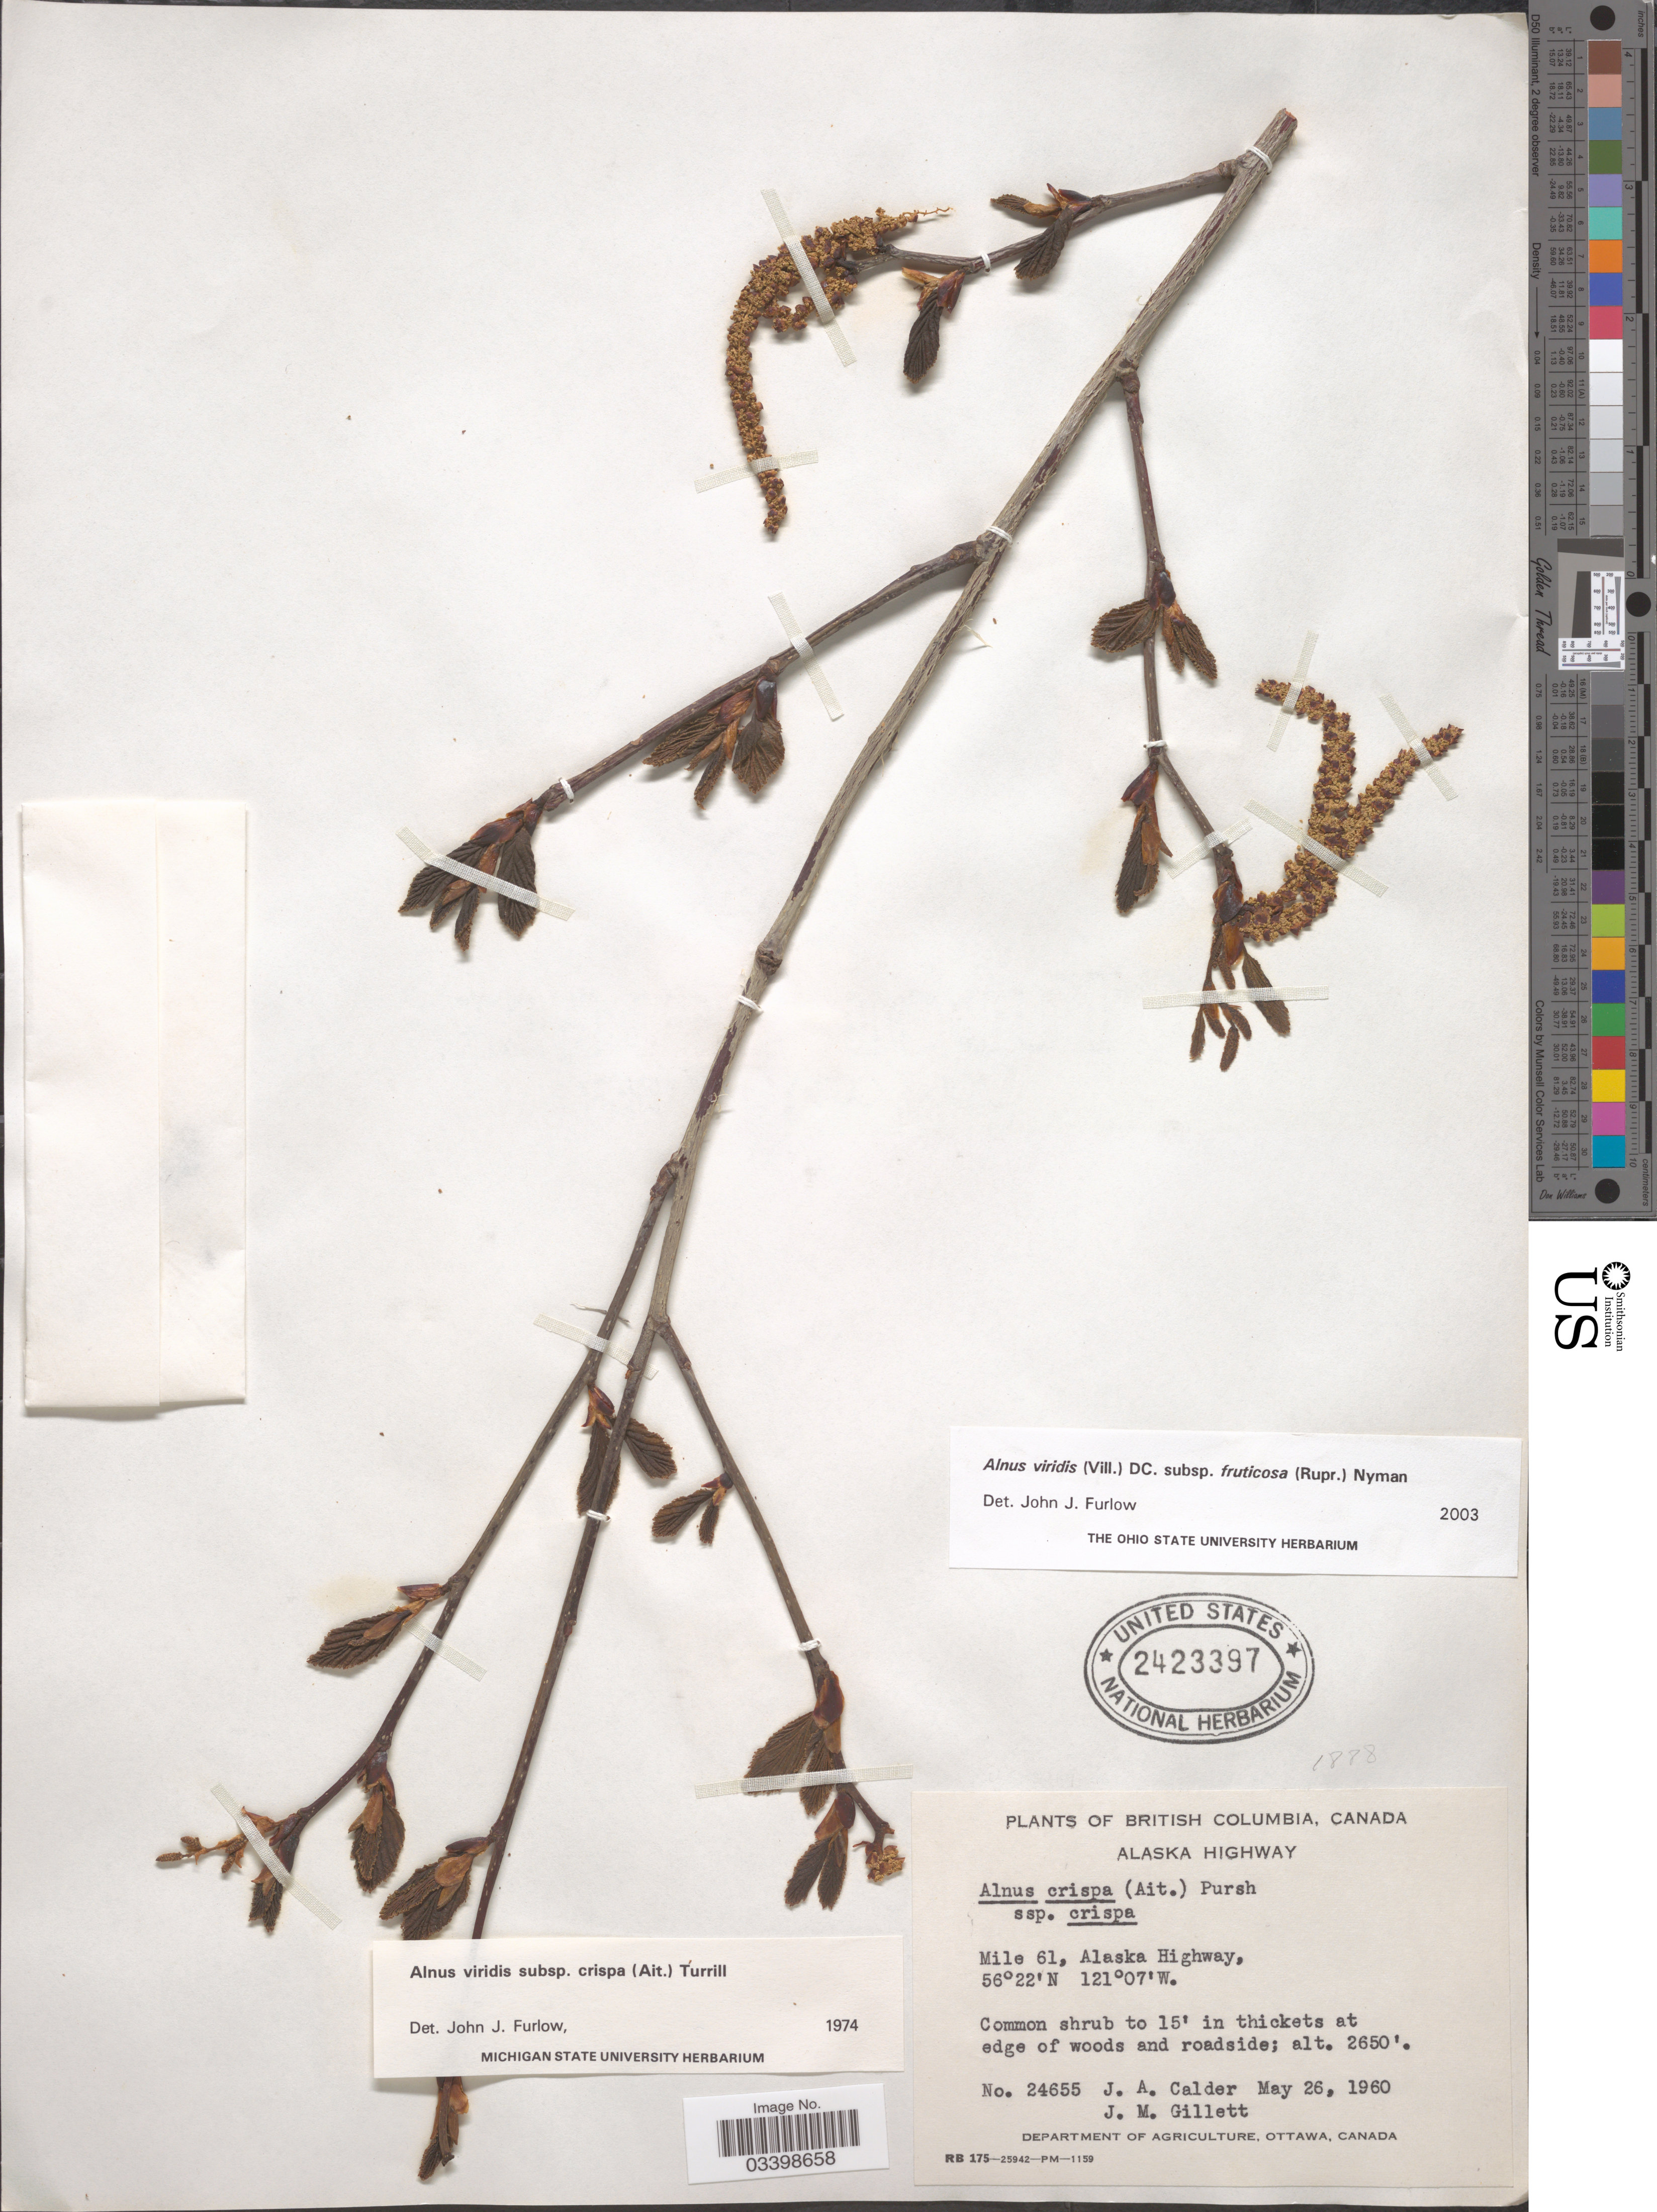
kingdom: Plantae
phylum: Tracheophyta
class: Magnoliopsida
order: Fagales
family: Betulaceae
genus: Alnus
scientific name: Alnus viridis subsp. fruticosa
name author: (Rupr.) Nyman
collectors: J. A. Calder & J. M. Gillett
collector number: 24655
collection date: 1960-05-26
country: Canada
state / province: British Columbia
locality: Alaska Highway. Mile 61, Alaska Highway.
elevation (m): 808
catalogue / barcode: US 2423397